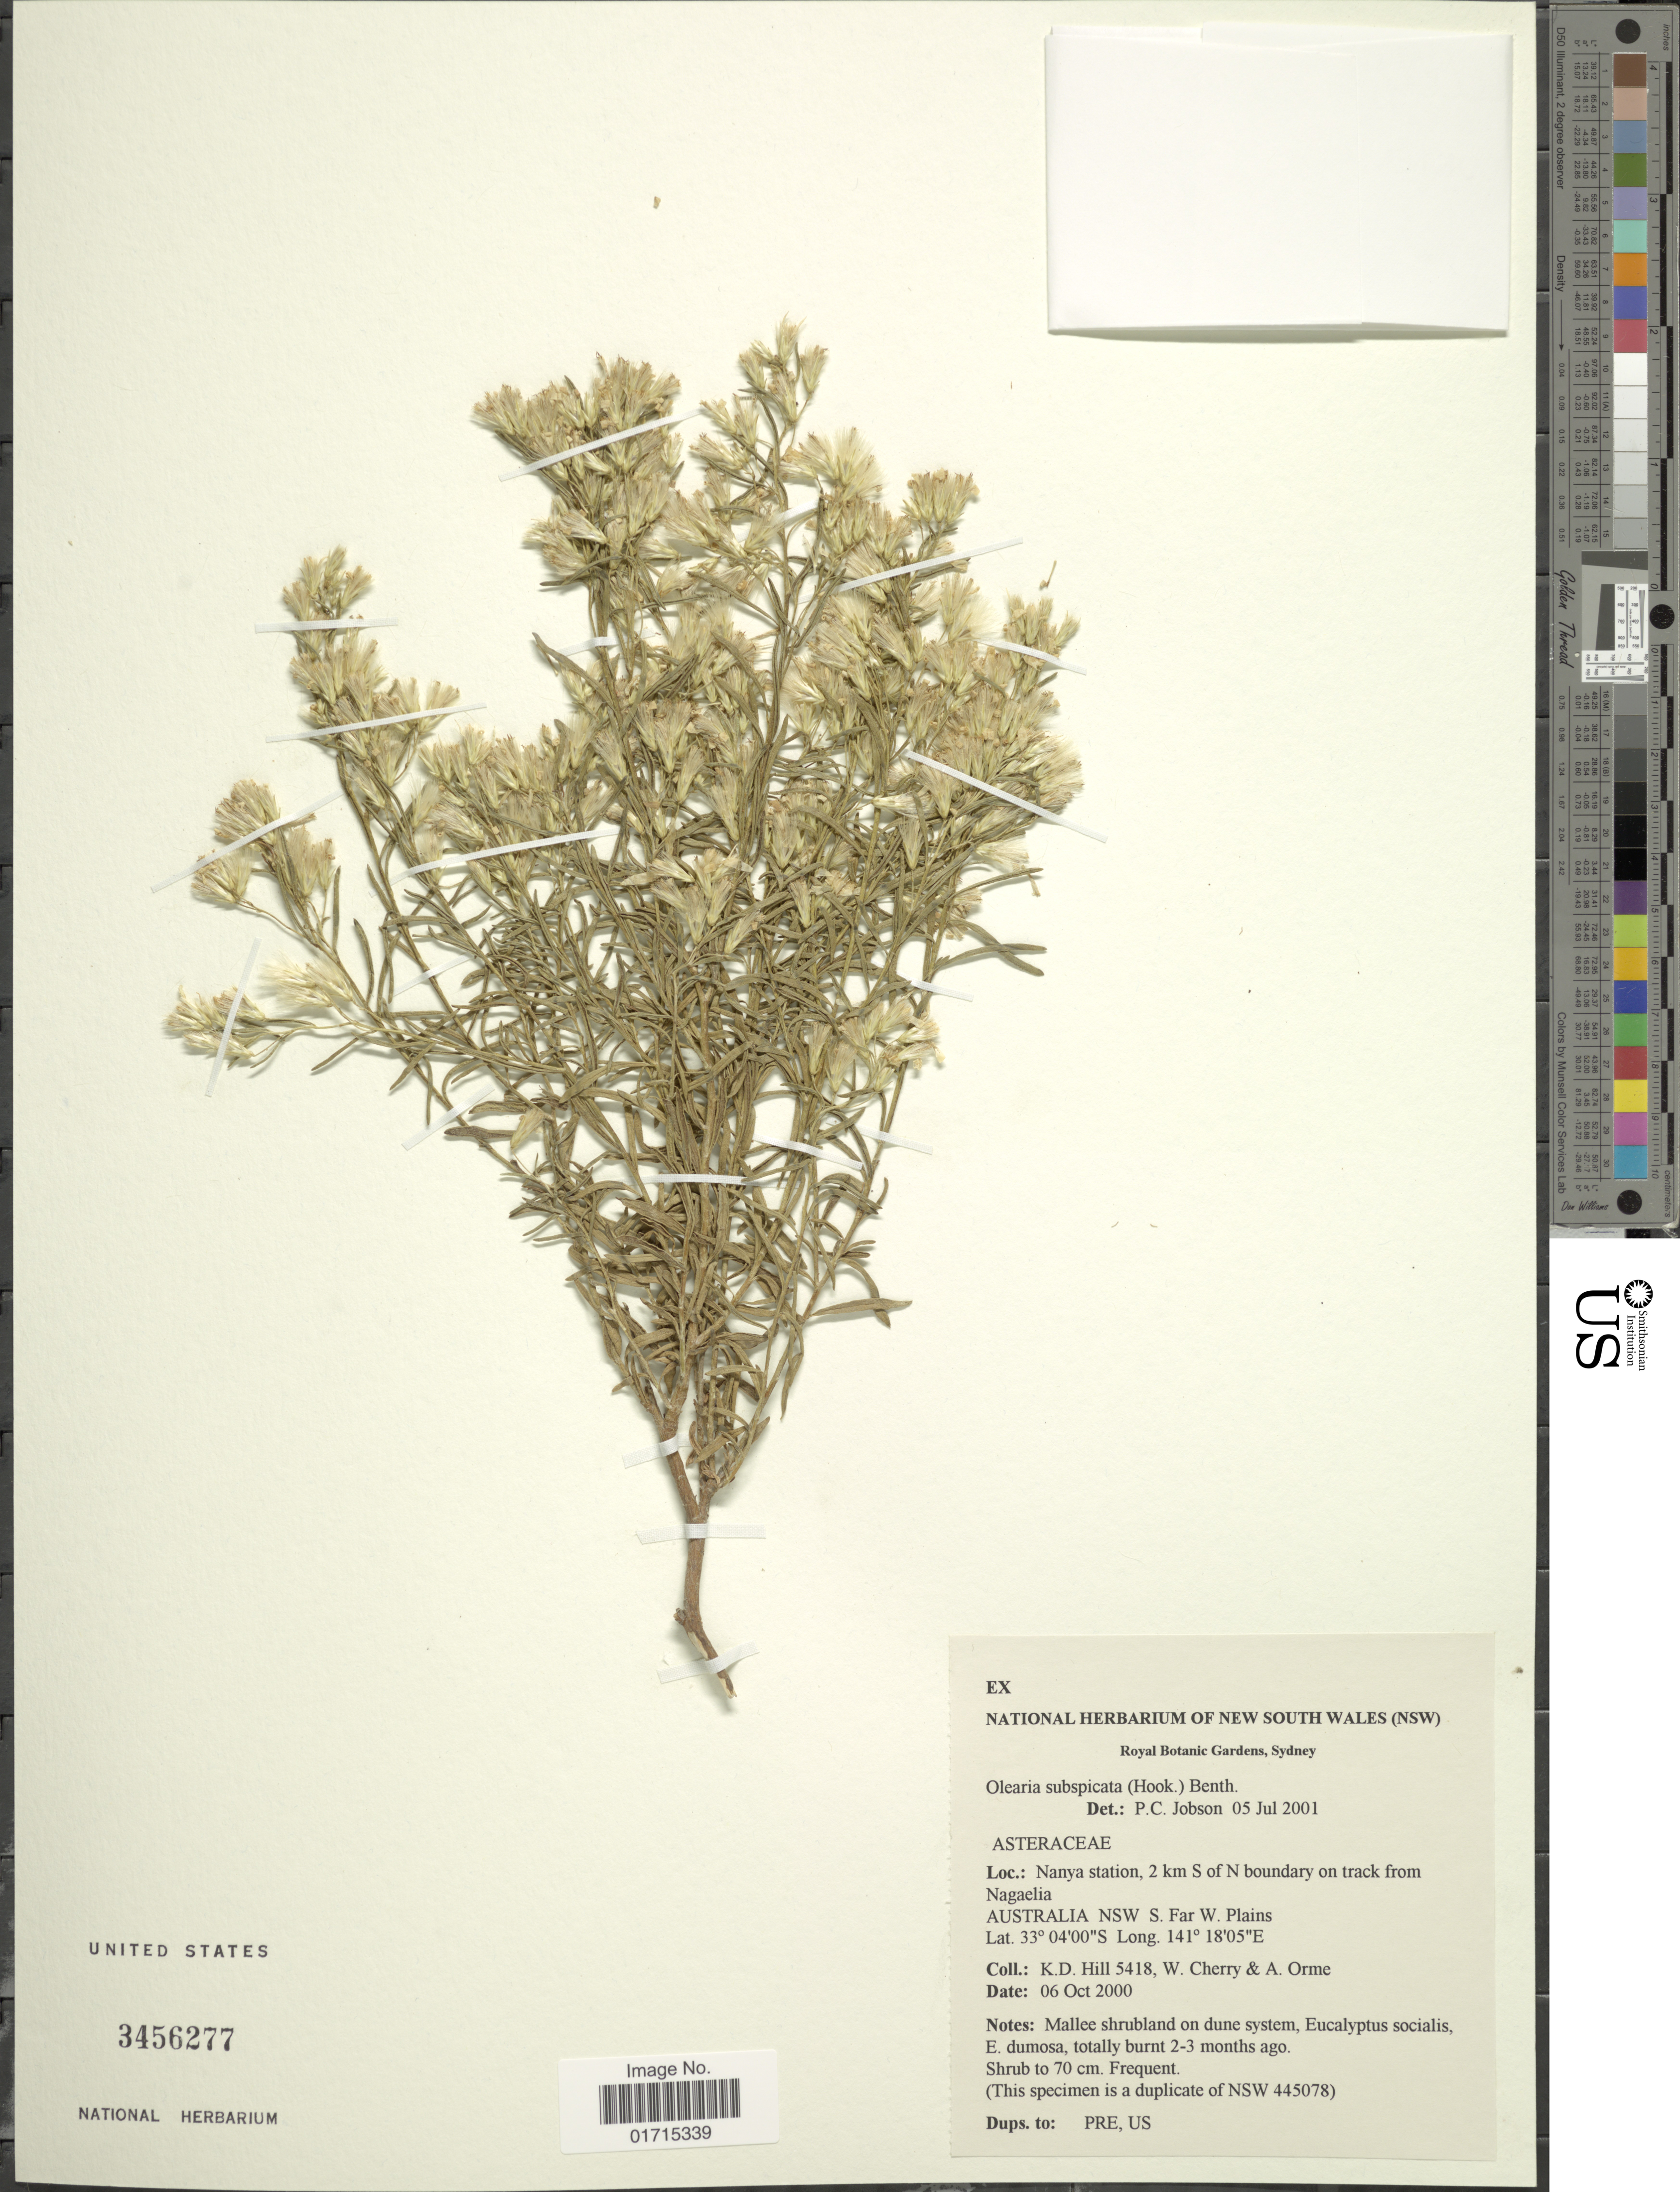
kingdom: Plantae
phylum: Tracheophyta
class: Magnoliopsida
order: Asterales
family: Asteraceae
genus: Olearia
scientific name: Olearia subspicata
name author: (Hook.) Benth.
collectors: K. D. Hill, W. A. Cherry & A. Orme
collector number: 5418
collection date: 2000-10-06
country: Australia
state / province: South Australia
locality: Nanya station, 2 km S of N boudary on track from Nagalia. S. Far W. Plains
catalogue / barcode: US 3456277